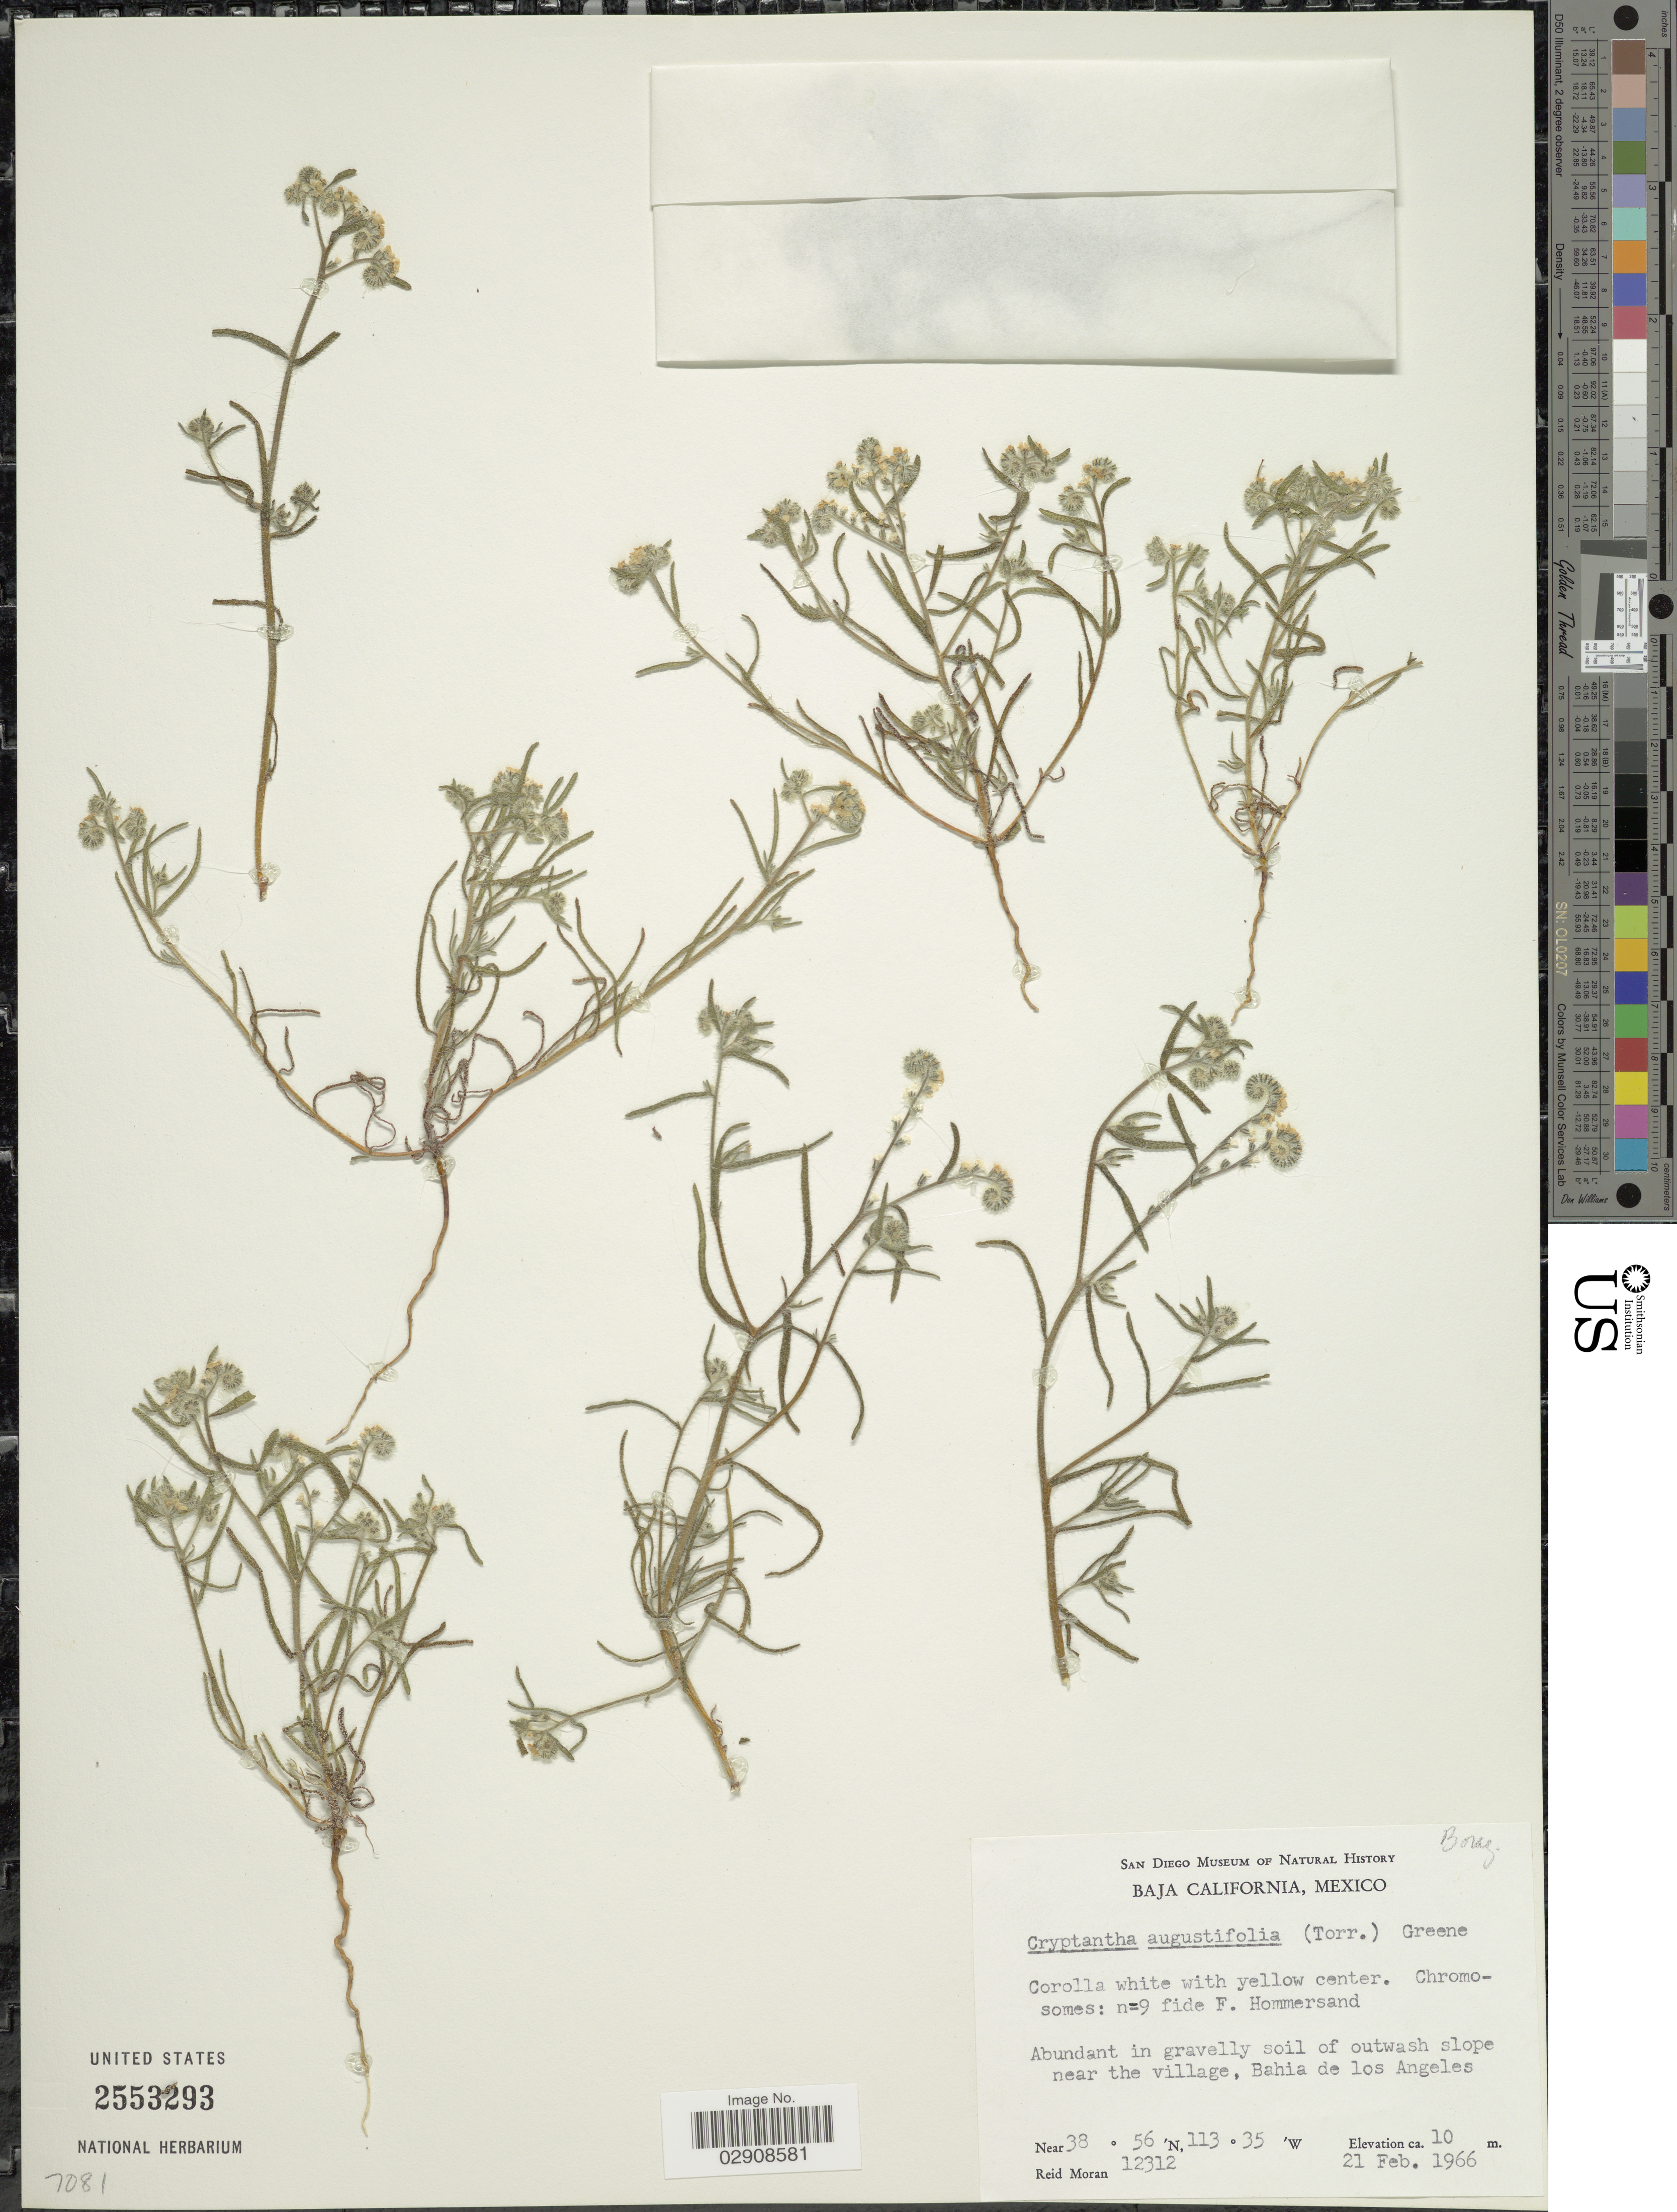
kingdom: Plantae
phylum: Tracheophyta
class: Magnoliopsida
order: Boraginales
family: Boraginaceae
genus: Cryptantha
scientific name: Cryptantha angustifolia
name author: (Torr.) Greene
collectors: R. Moran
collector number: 12312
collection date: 1966-02-21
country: Mexico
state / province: Baja California Norte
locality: Abundant in gravelly soil of outwash slope near the village, Bahia de los Angeles.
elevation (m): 10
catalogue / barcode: US 2553293